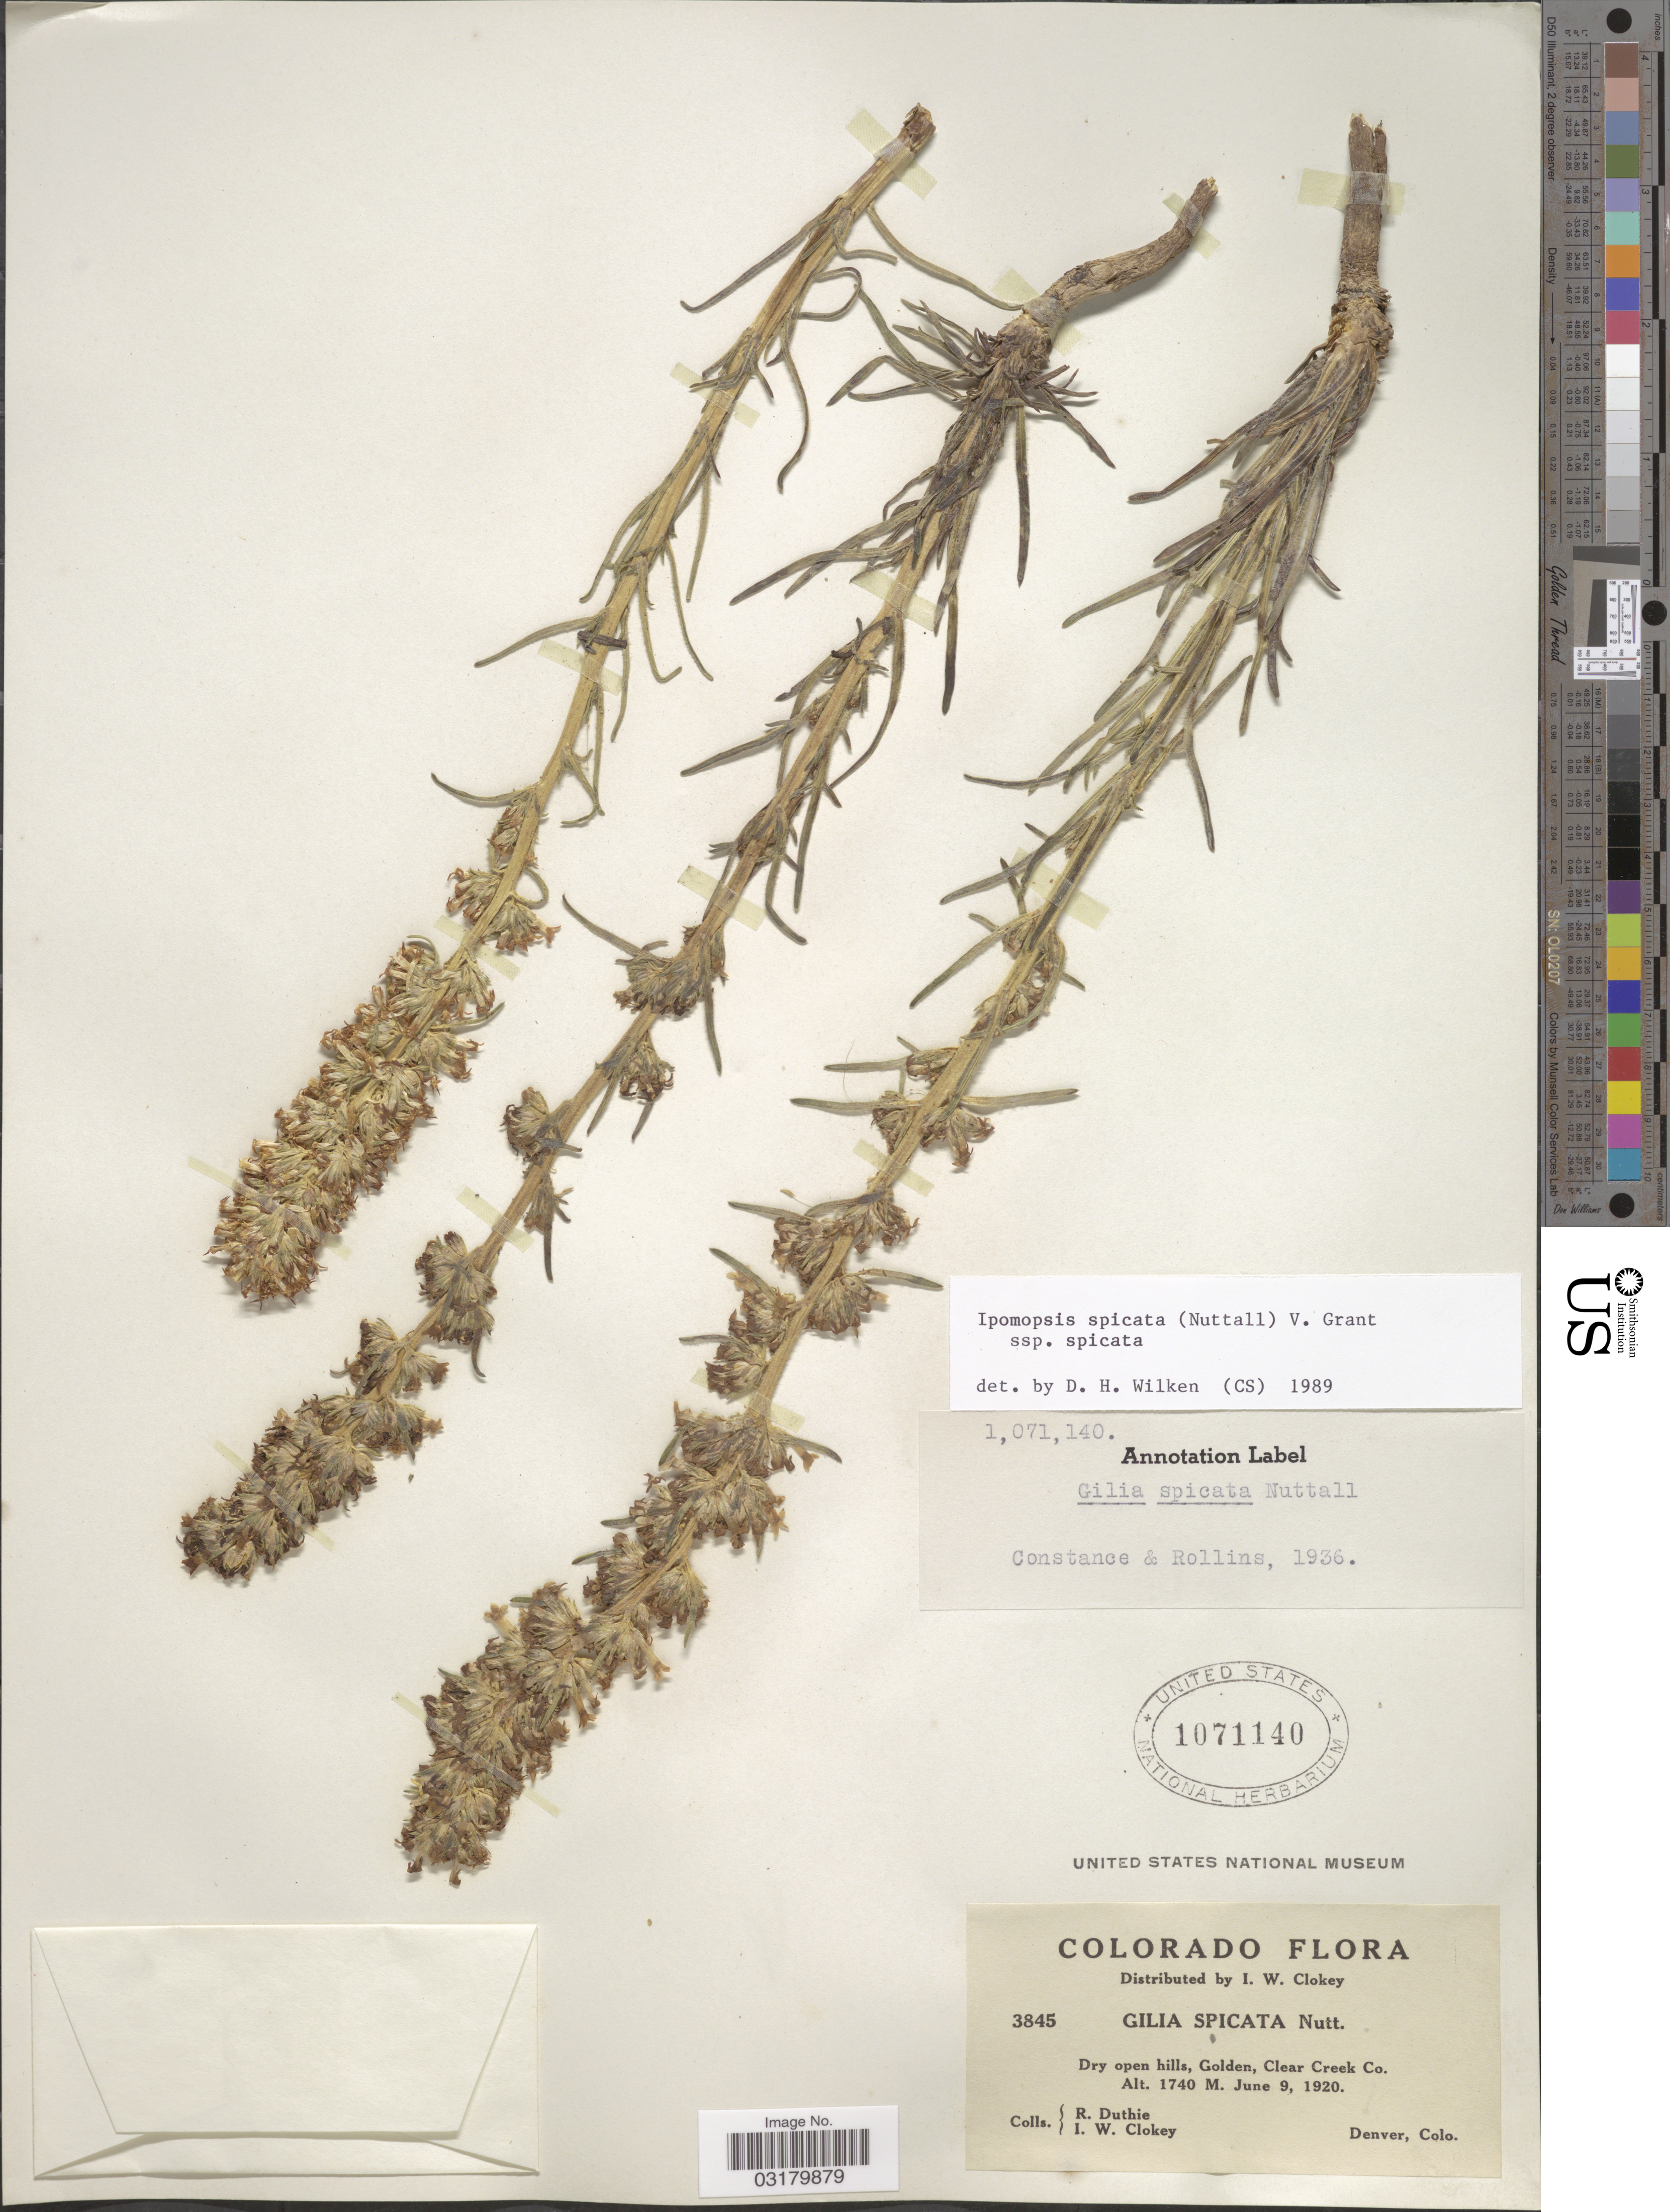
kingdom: Plantae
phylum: Tracheophyta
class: Magnoliopsida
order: Ericales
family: Polemoniaceae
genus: Ipomopsis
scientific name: Ipomopsis spicata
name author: (Nutt.) V.E. Grant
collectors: R. Duthie & I. W. Clokey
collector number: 3845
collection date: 1920-06-09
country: United States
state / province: Colorado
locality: Dry open hills, Golden, Clear Creek Co.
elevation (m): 1740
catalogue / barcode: US 1071140